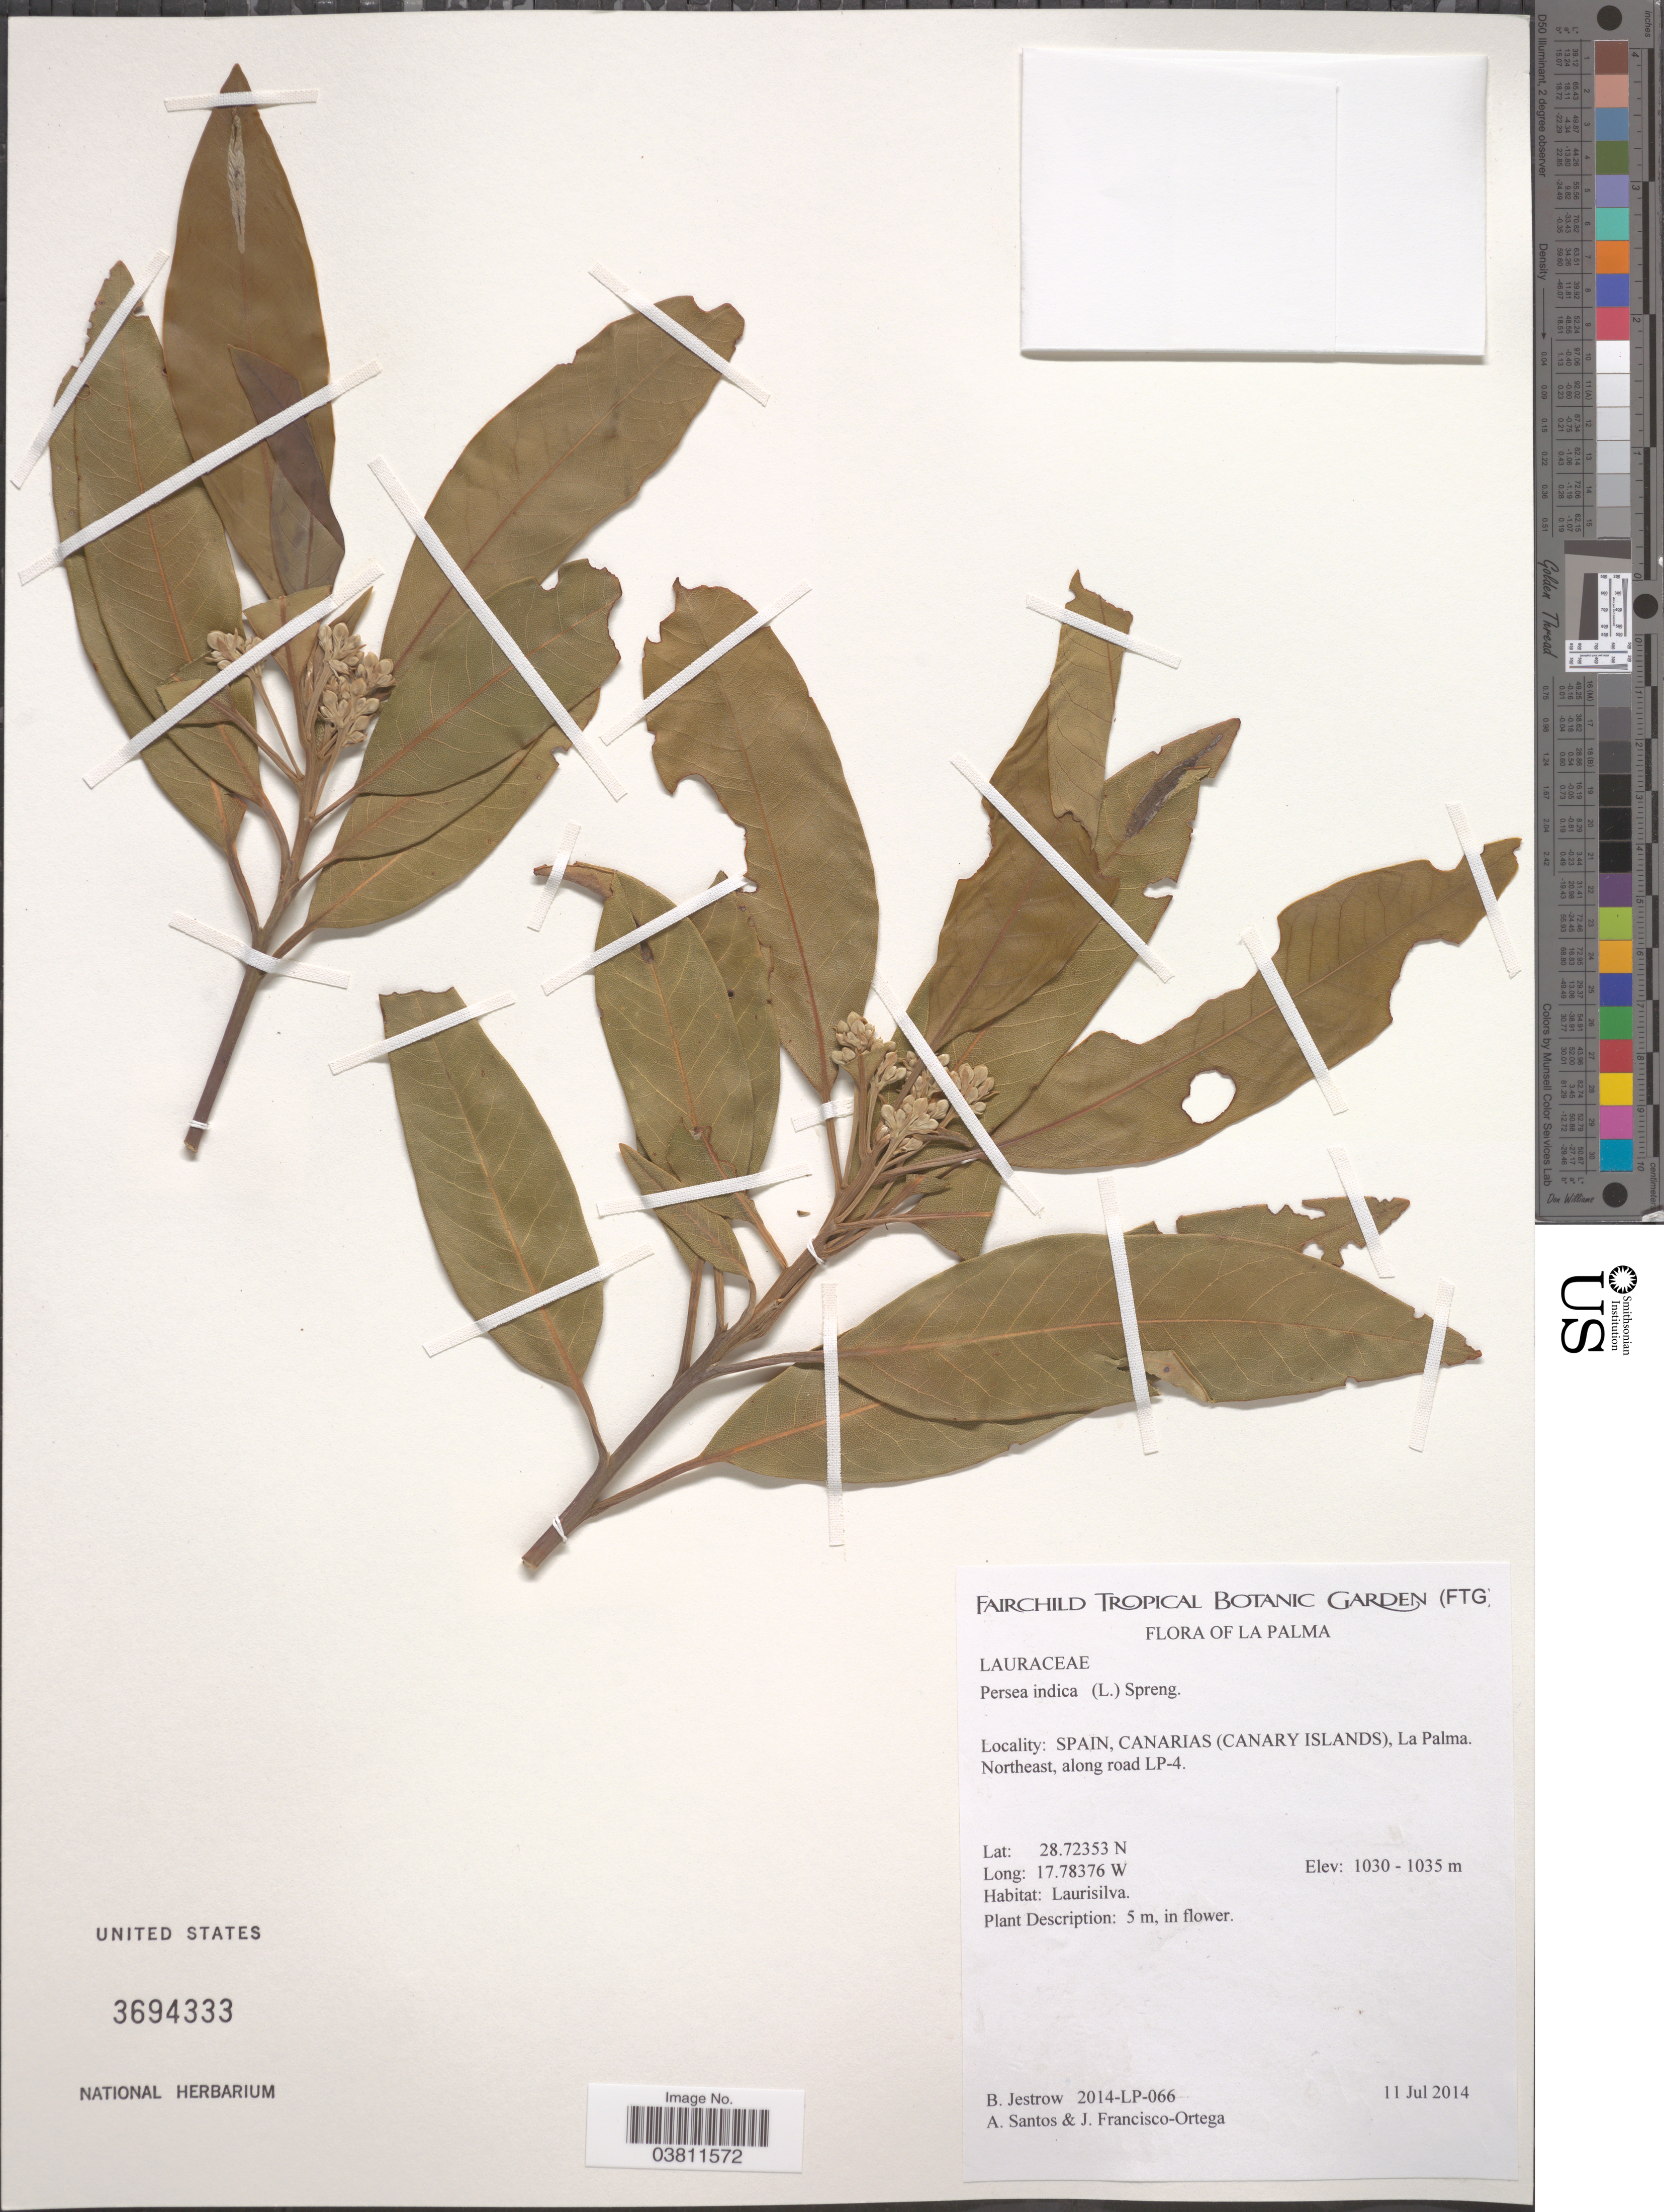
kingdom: Plantae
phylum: Tracheophyta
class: Magnoliopsida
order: Laurales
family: Lauraceae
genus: Persea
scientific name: Persea indica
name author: Spreng.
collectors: B. Jestrow, A. Santos & J. Francisco-Ortego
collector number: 2014-LP-066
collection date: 2014-07-11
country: Spain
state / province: Canarias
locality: (Canary Islands), La Palma. Northeast, along road LP-4.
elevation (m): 1030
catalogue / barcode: US 3694333